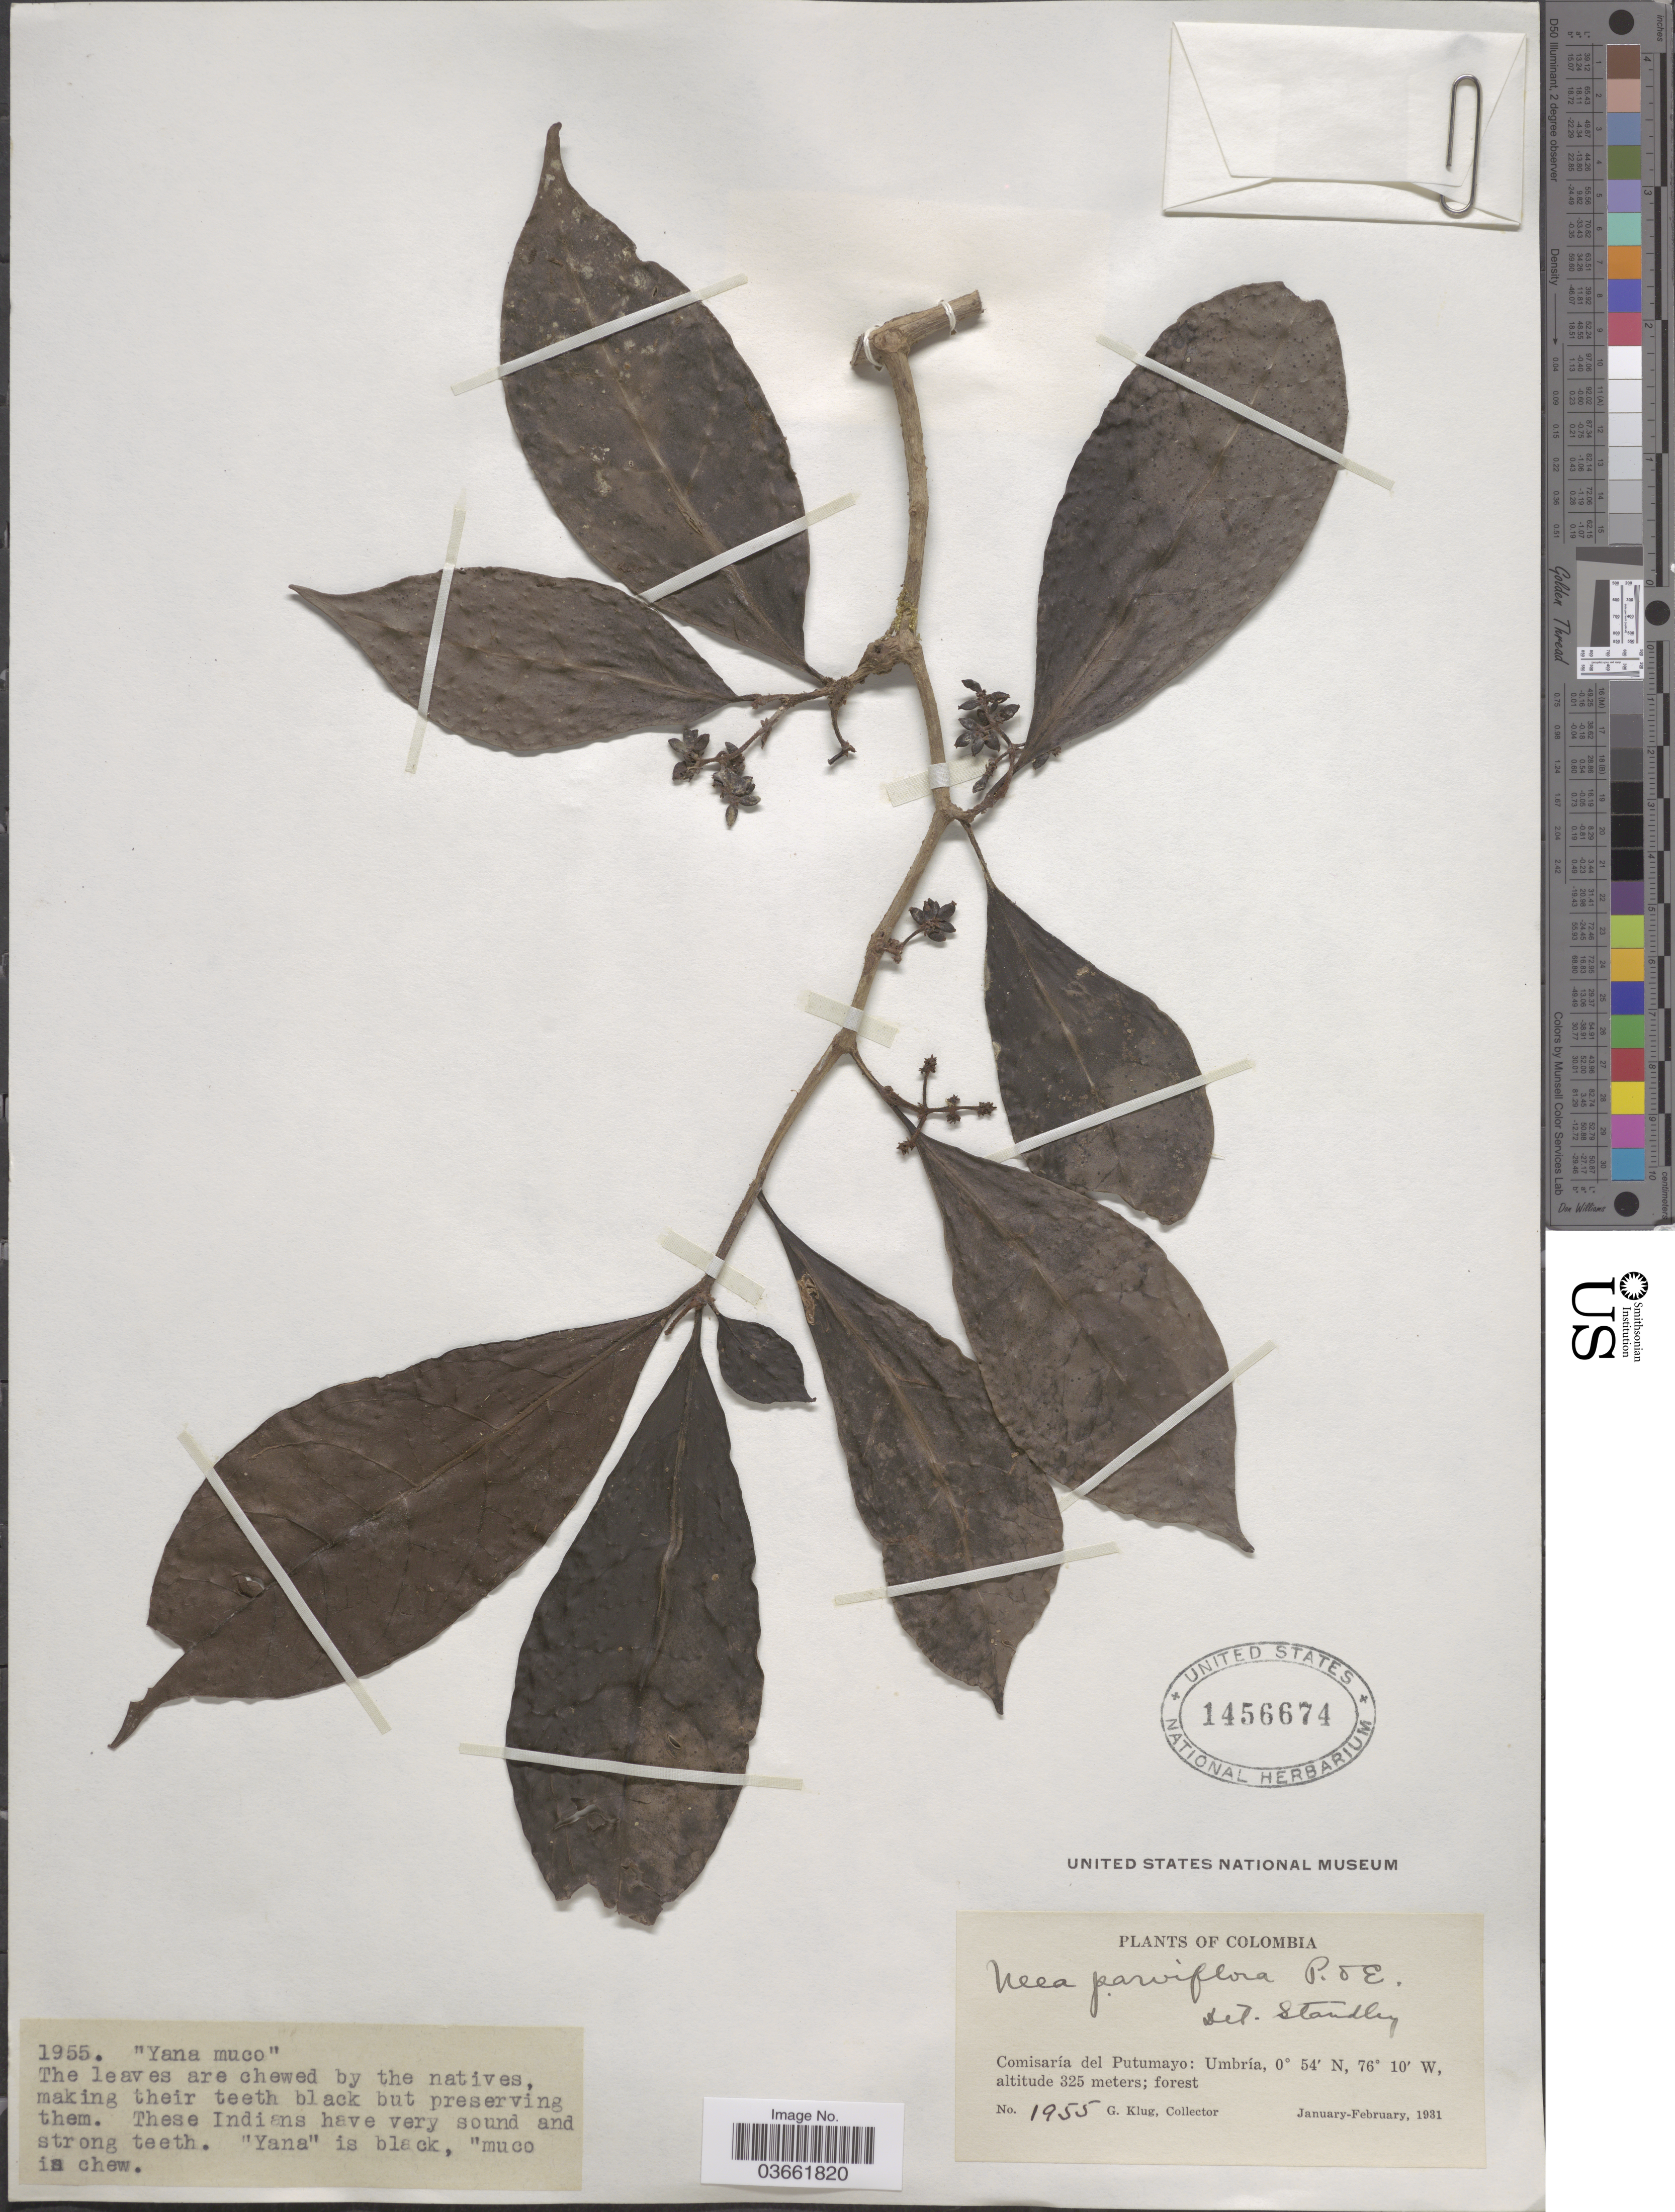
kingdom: Plantae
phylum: Tracheophyta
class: Magnoliopsida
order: Caryophyllales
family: Nyctaginaceae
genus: Neea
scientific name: Neea parviflora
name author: Poepp. & Endl.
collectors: G. Klug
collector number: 1955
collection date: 1931-01/1931-02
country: Colombia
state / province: Putumayo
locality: Comisaría del Putumayo: Umbría.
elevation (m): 325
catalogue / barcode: US 1456674